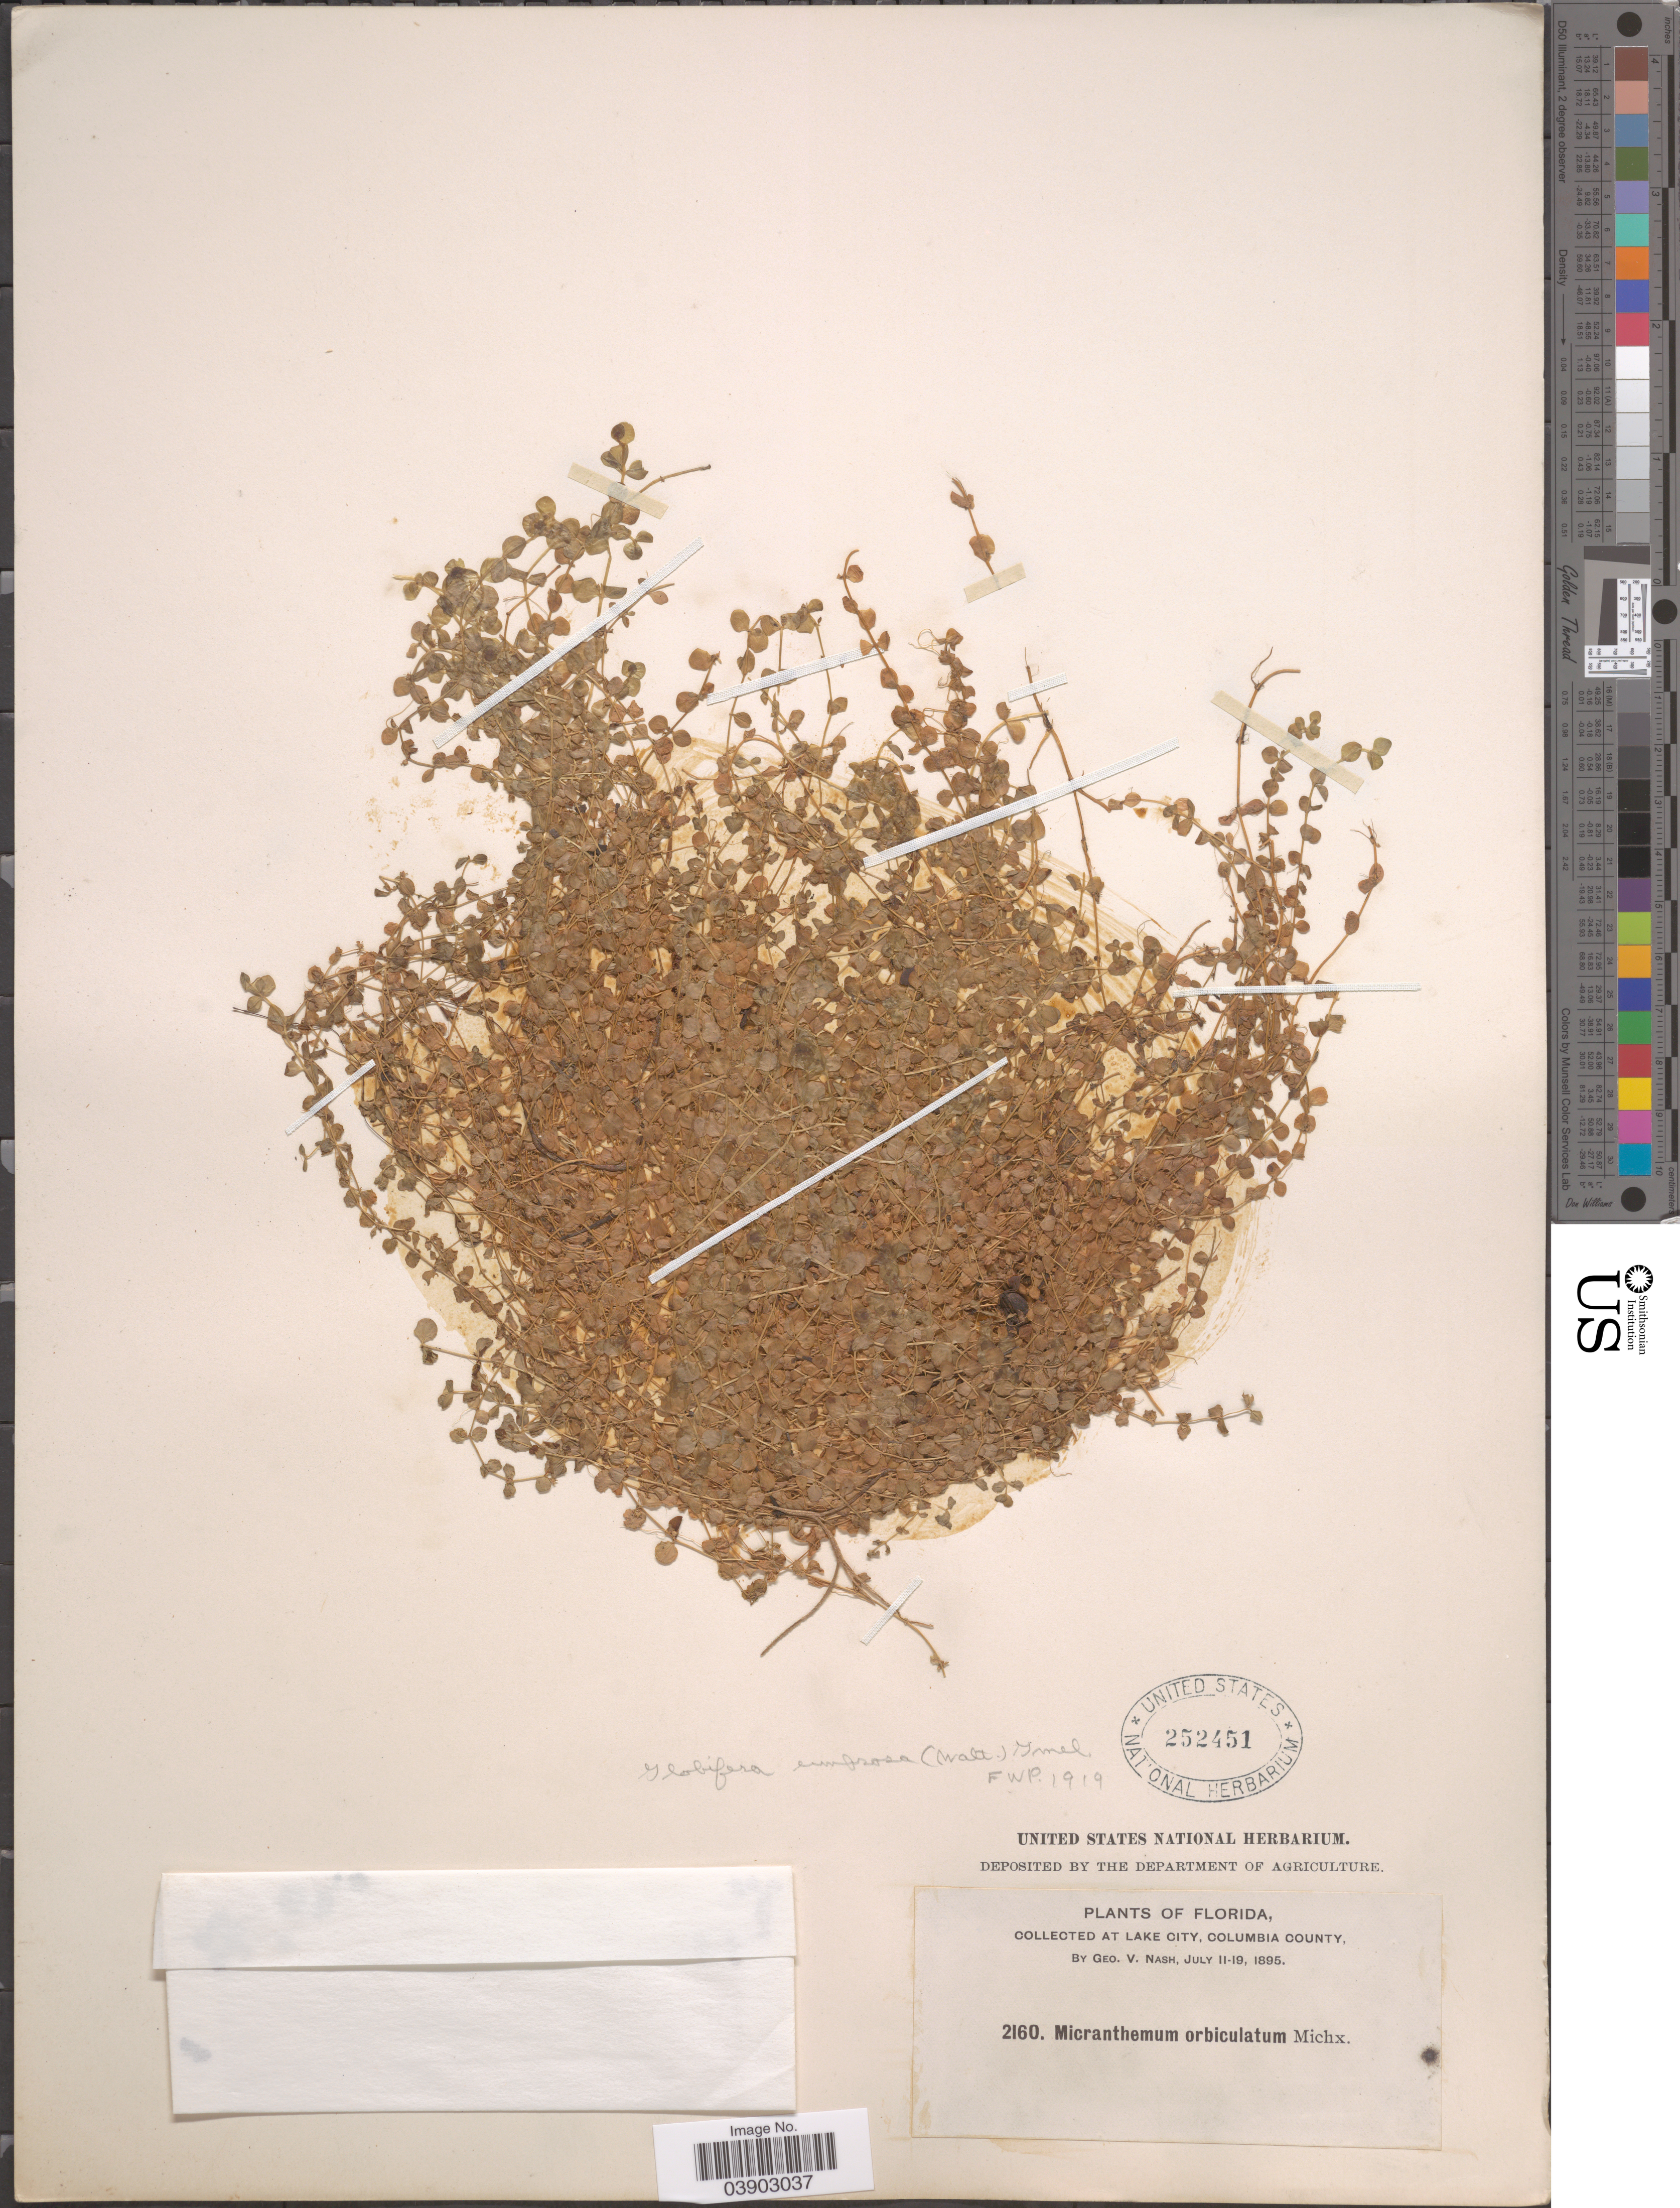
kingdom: Plantae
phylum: Tracheophyta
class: Magnoliopsida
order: Lamiales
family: Linderniaceae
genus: Micranthemum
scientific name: Micranthemum umbrosum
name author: (J.F. Gmel.) S.F. Blake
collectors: G. V. Nash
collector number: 2160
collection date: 1895-07-11/1895-07-19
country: United States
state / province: Florida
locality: At Lake City, Columbia County.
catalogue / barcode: US 252451